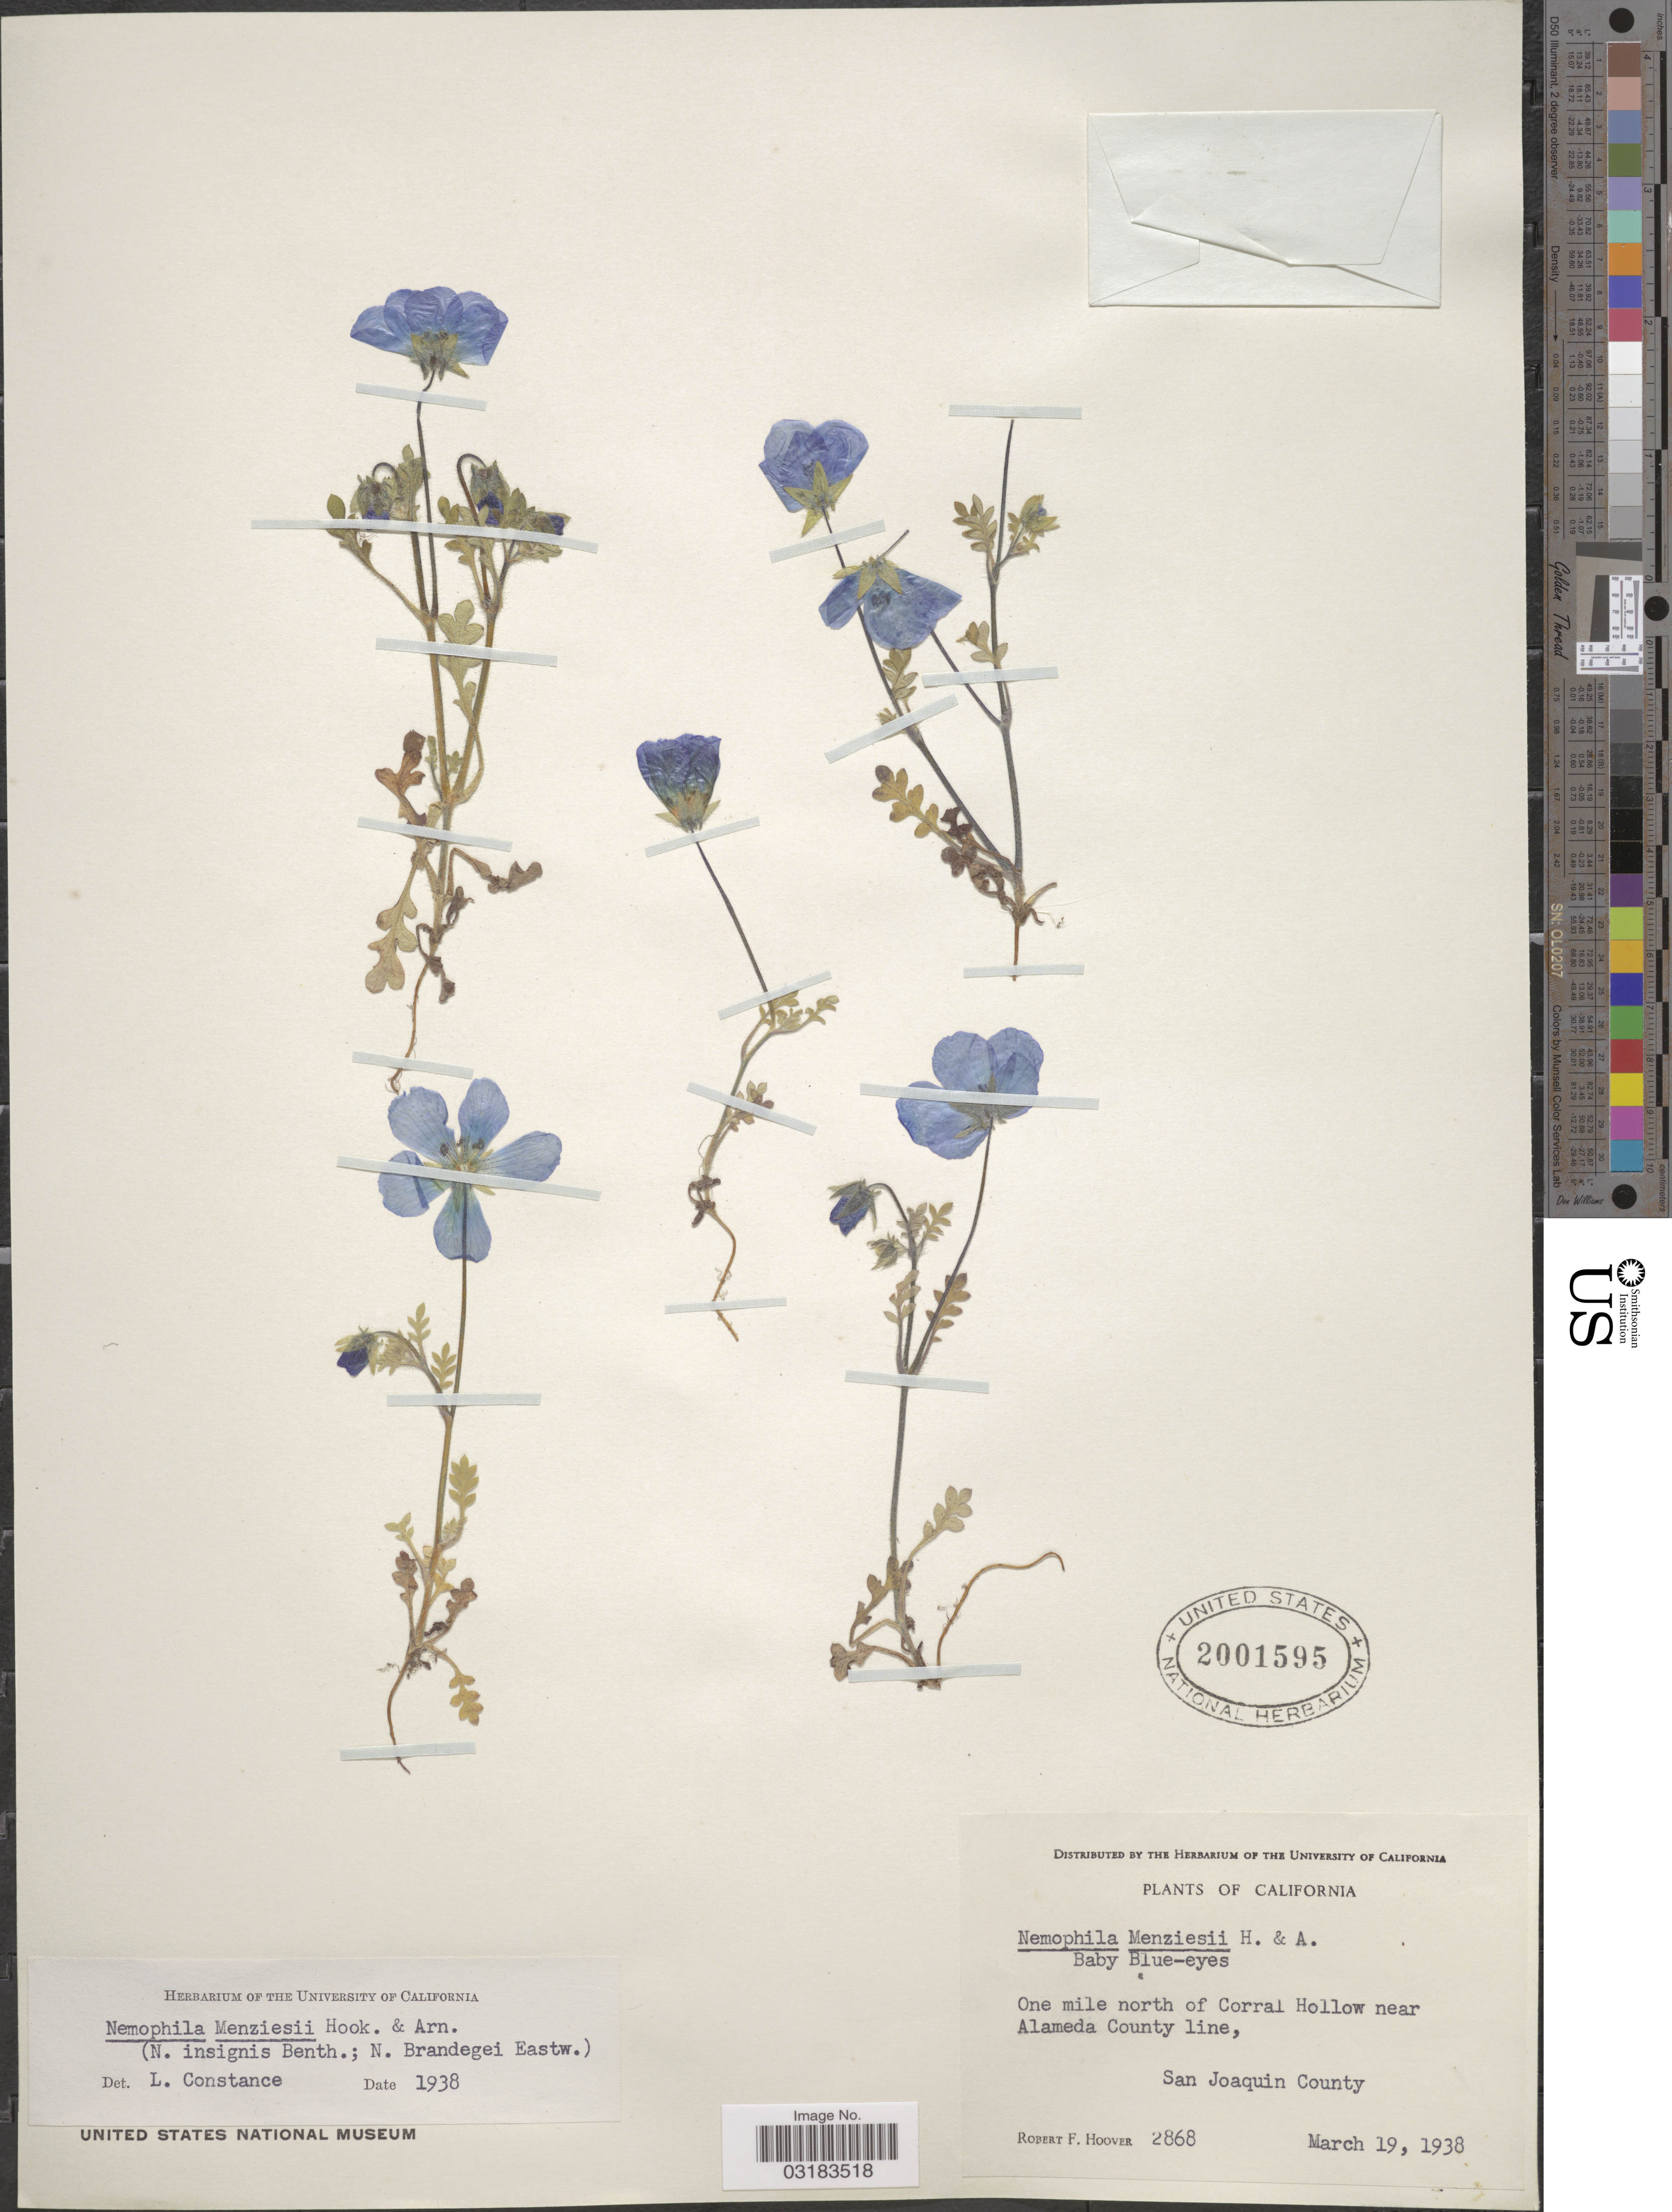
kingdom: Plantae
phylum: Tracheophyta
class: Magnoliopsida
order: Boraginales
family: Hydrophyllaceae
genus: Nemophila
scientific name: Nemophila menziesii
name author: Hook. & Arn.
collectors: R. F. Hoover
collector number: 2868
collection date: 1938-03-19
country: United States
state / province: California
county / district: San Joaquin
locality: One mile north of Corral Hollow near Alameda County Line, San Joaquin County.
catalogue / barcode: US 2001595